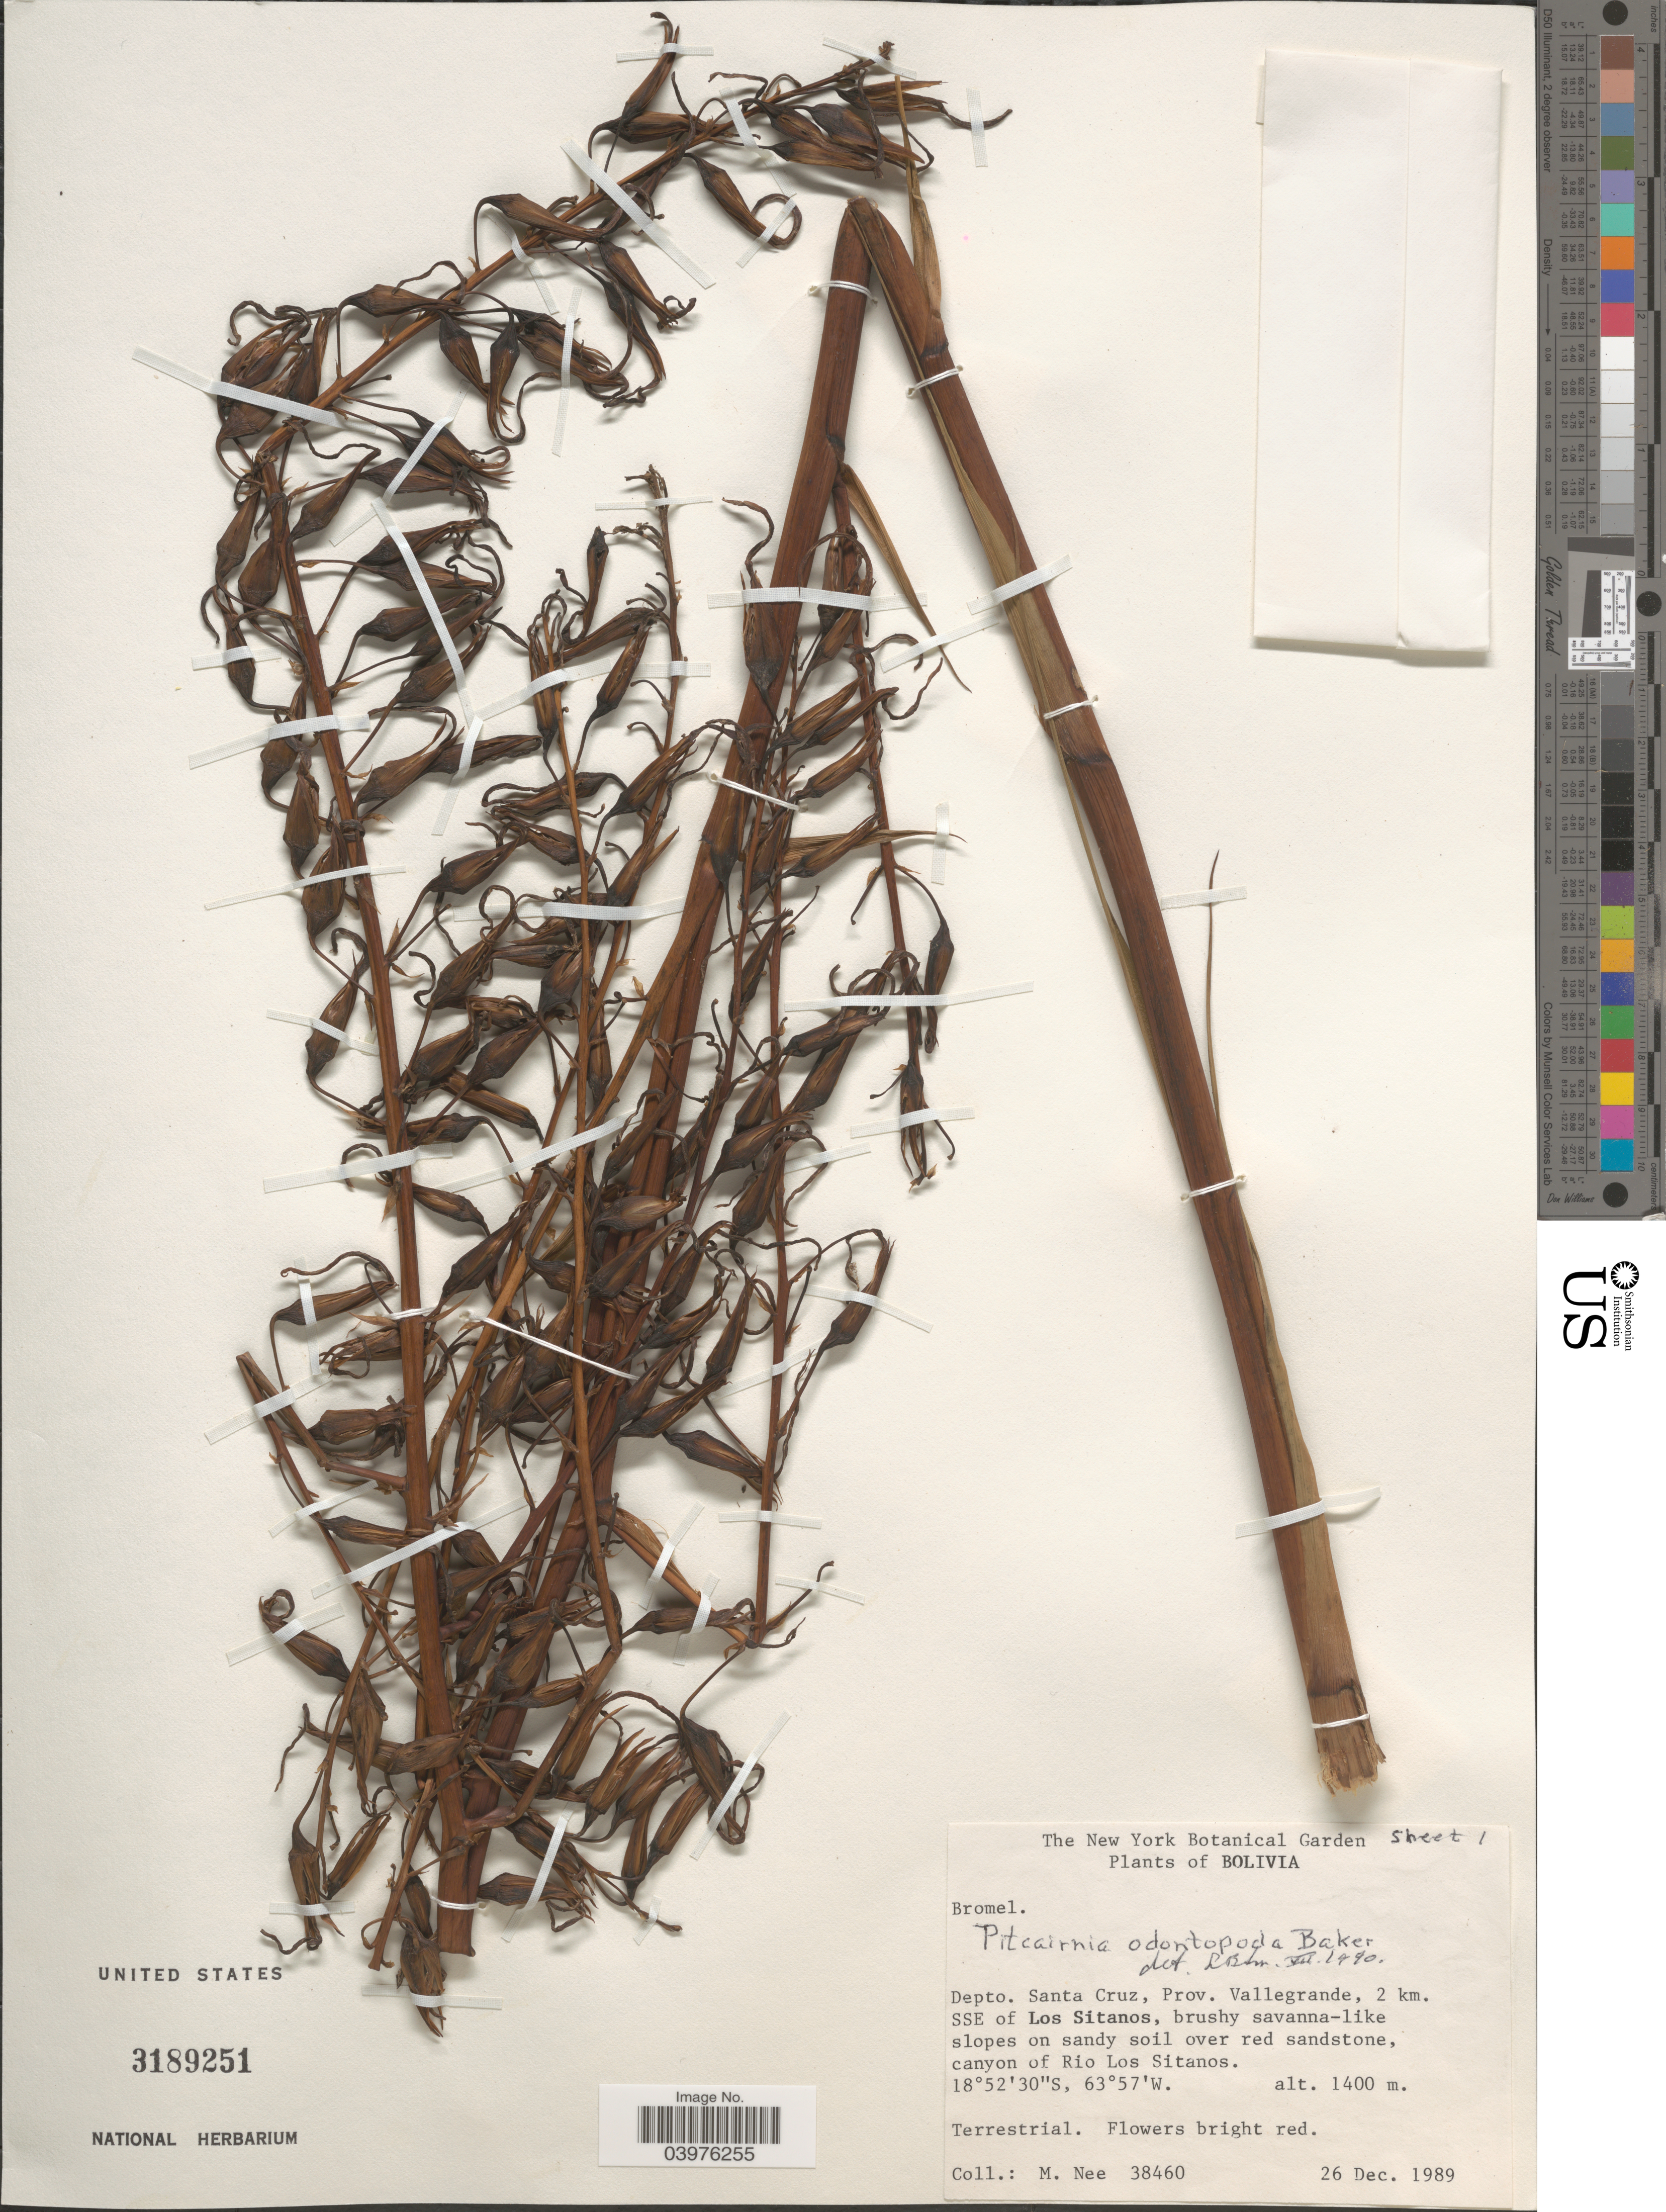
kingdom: Plantae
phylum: Tracheophyta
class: Liliopsida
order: Poales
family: Bromeliaceae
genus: Pitcairnia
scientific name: Pitcairnia odontopoda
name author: Baker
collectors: M. Nee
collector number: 38460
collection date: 1989-12-26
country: Bolivia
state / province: Santa Cruz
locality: Depto. Santa Cruz, Prov. Vallegrande, 2 km. SSE of Los Sitanos, canyon of Rio Los Sitanos.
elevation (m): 1400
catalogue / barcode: US 3189251